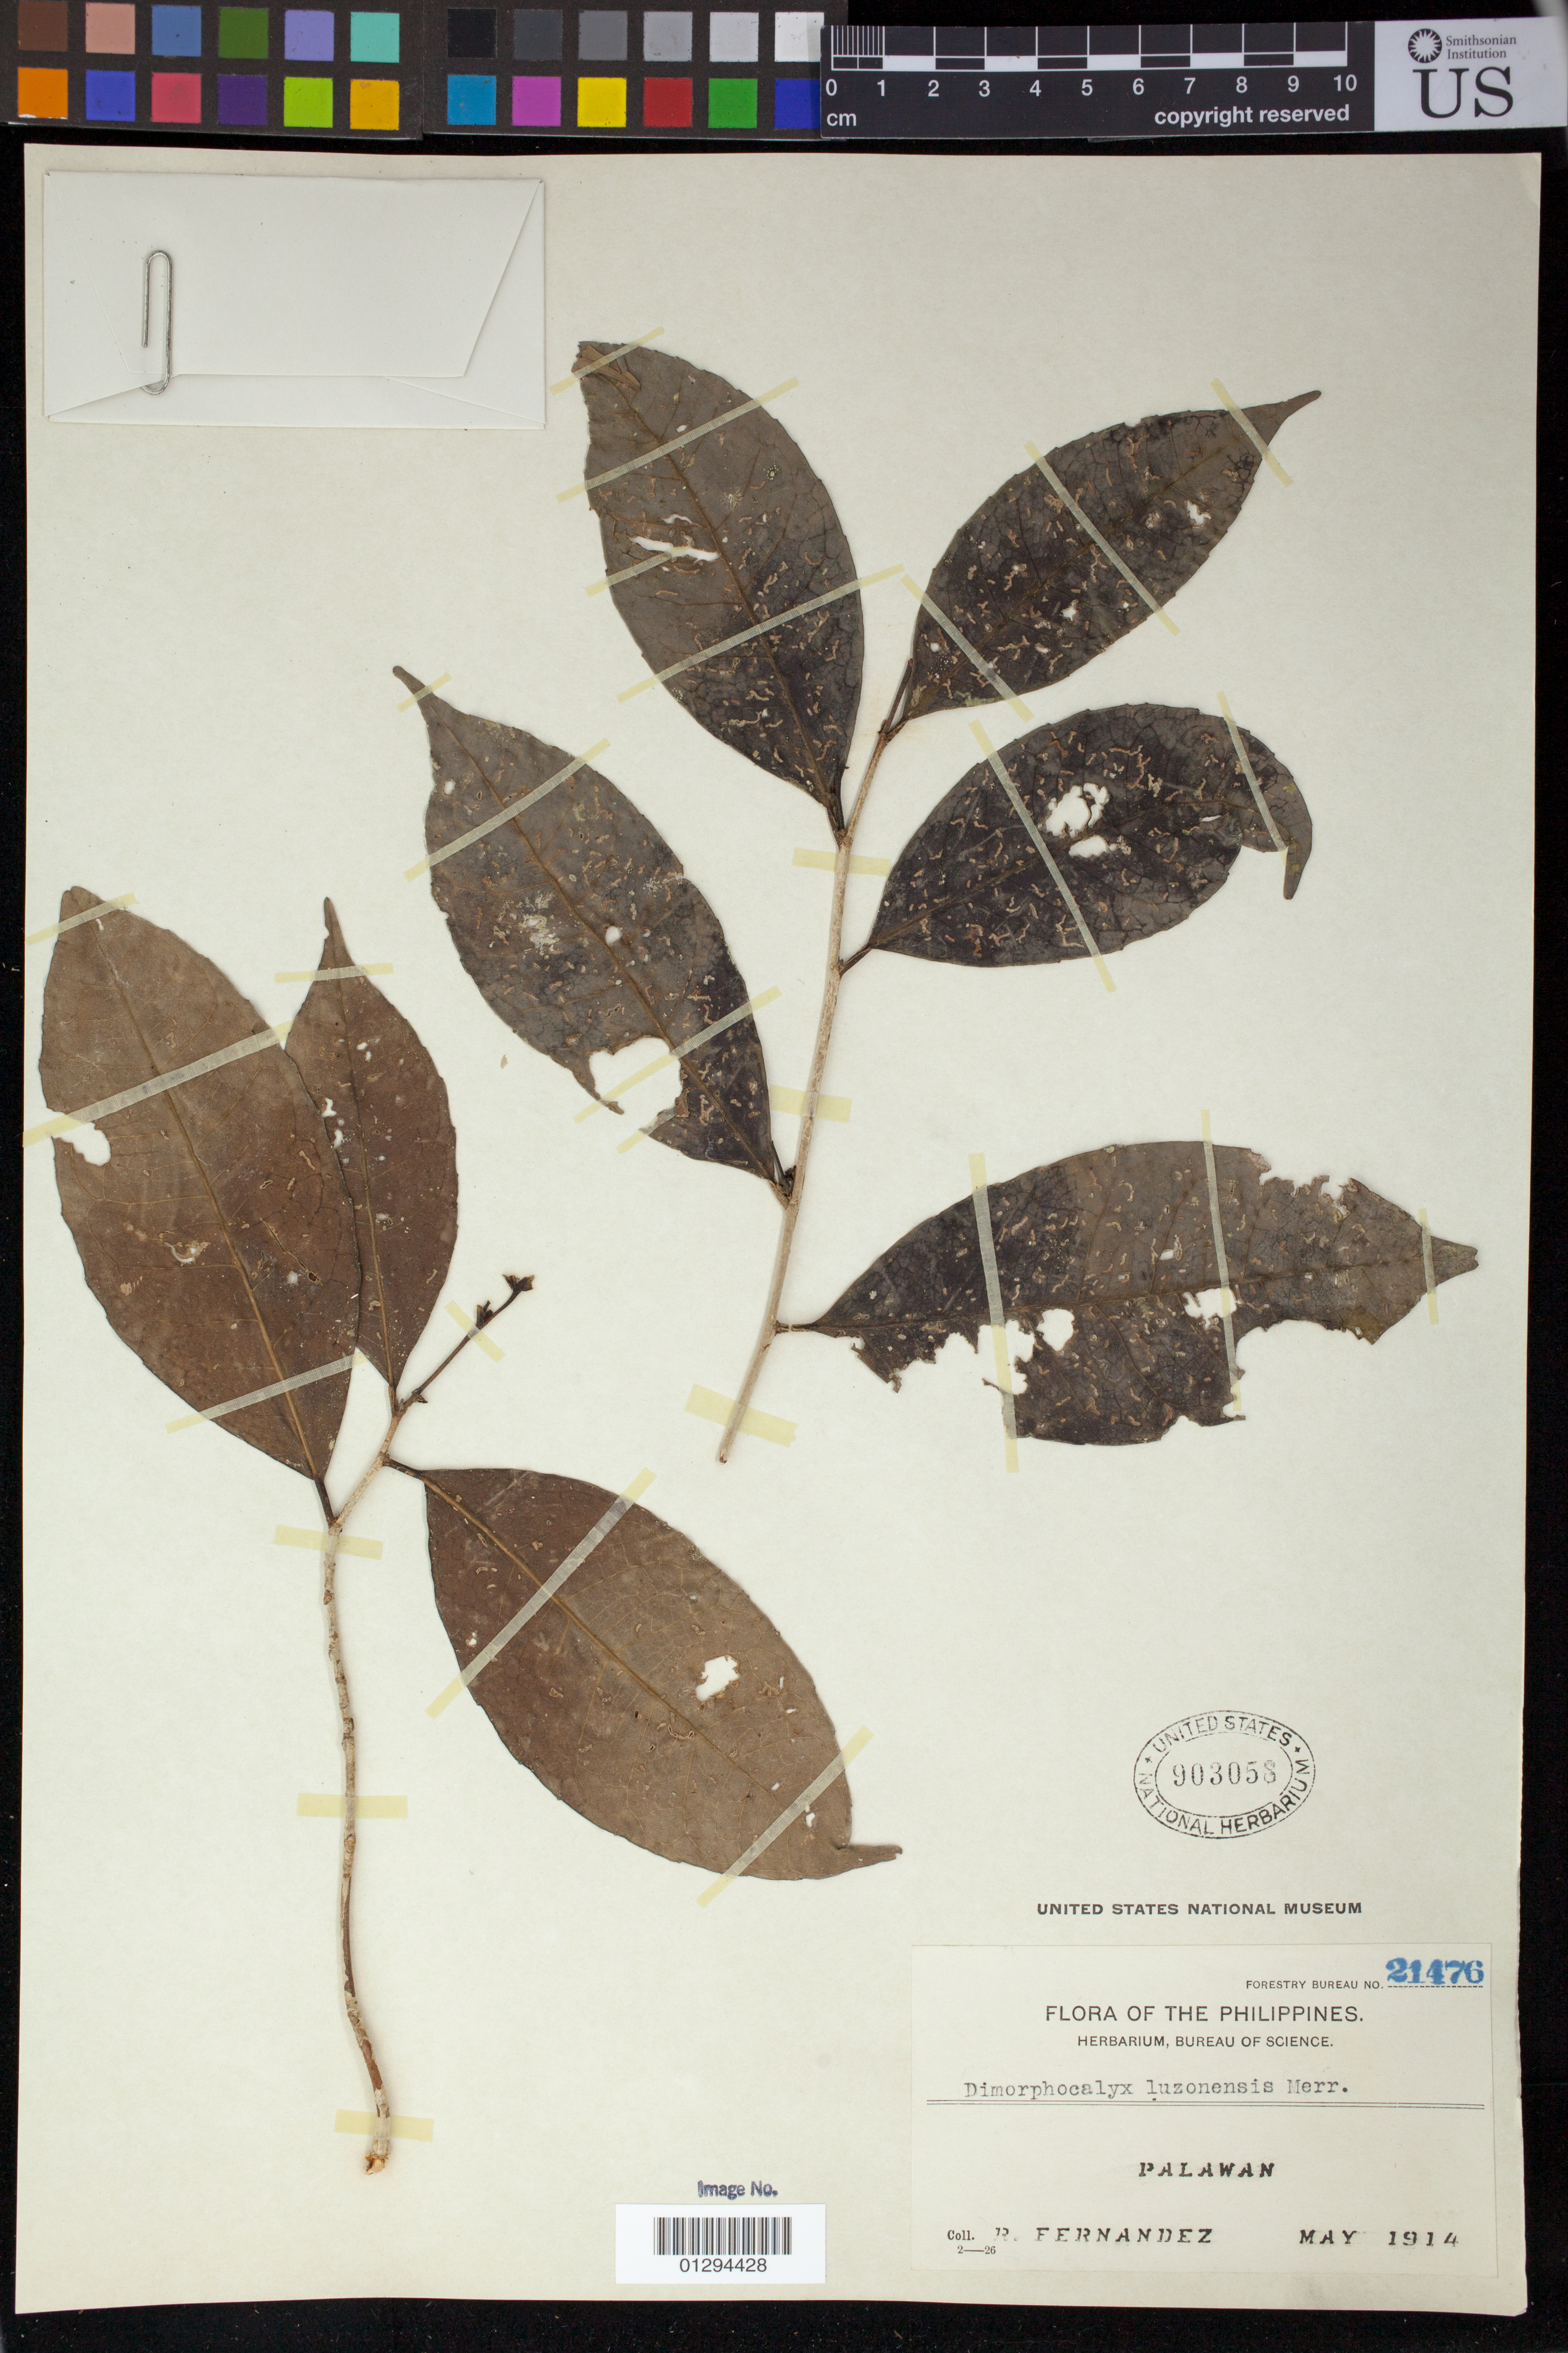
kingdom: Plantae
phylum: Tracheophyta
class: Magnoliopsida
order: Malpighiales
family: Euphorbiaceae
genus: Dimorphocalyx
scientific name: Dimorphocalyx luzoniensis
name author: Merr.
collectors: R. Fernandez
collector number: For. Bur. 21476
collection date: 1914-05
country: Philippines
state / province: Mimaropa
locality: Palawan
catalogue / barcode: US 903058